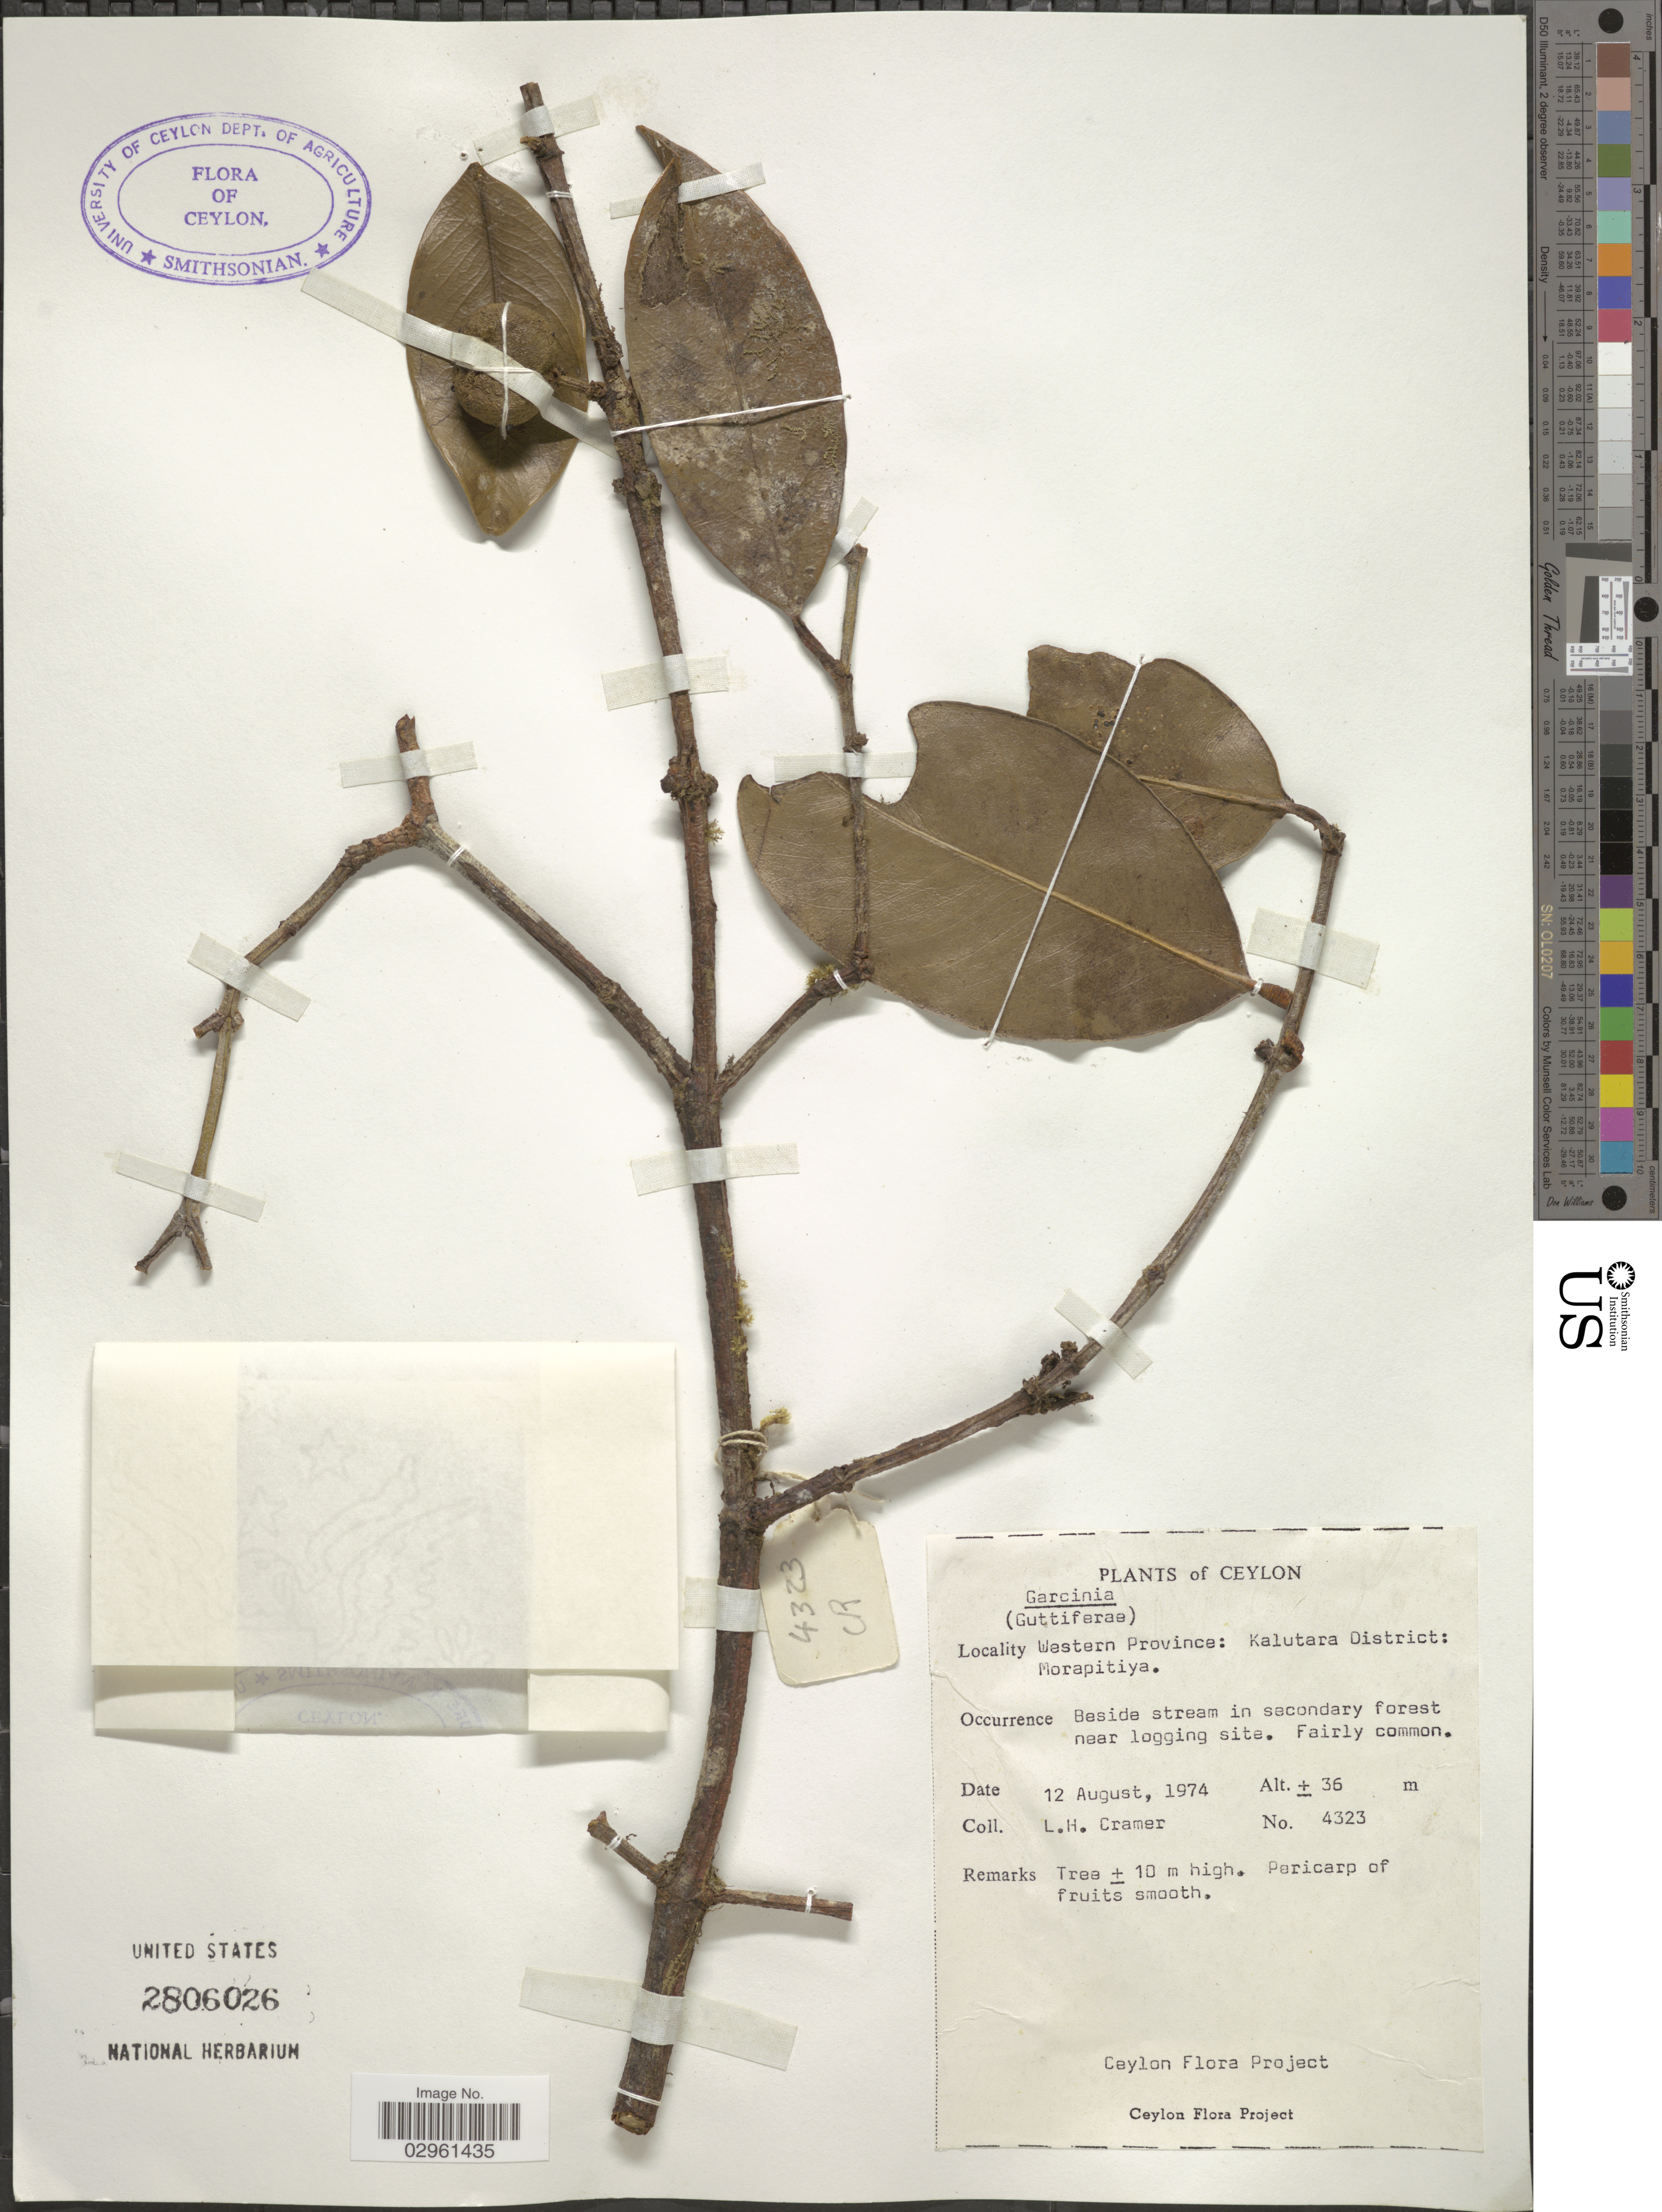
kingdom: Plantae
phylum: Tracheophyta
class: Magnoliopsida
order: Malpighiales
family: Clusiaceae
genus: Garcinia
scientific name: Garcinia sp.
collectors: L. H. Cramer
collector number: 4323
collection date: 1974-08-12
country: Sri Lanka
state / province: Western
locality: Ceylon. Kalutara District: Morapitiya. Beside stream in secondary forest near logging site.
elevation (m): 36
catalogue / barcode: US 2806026